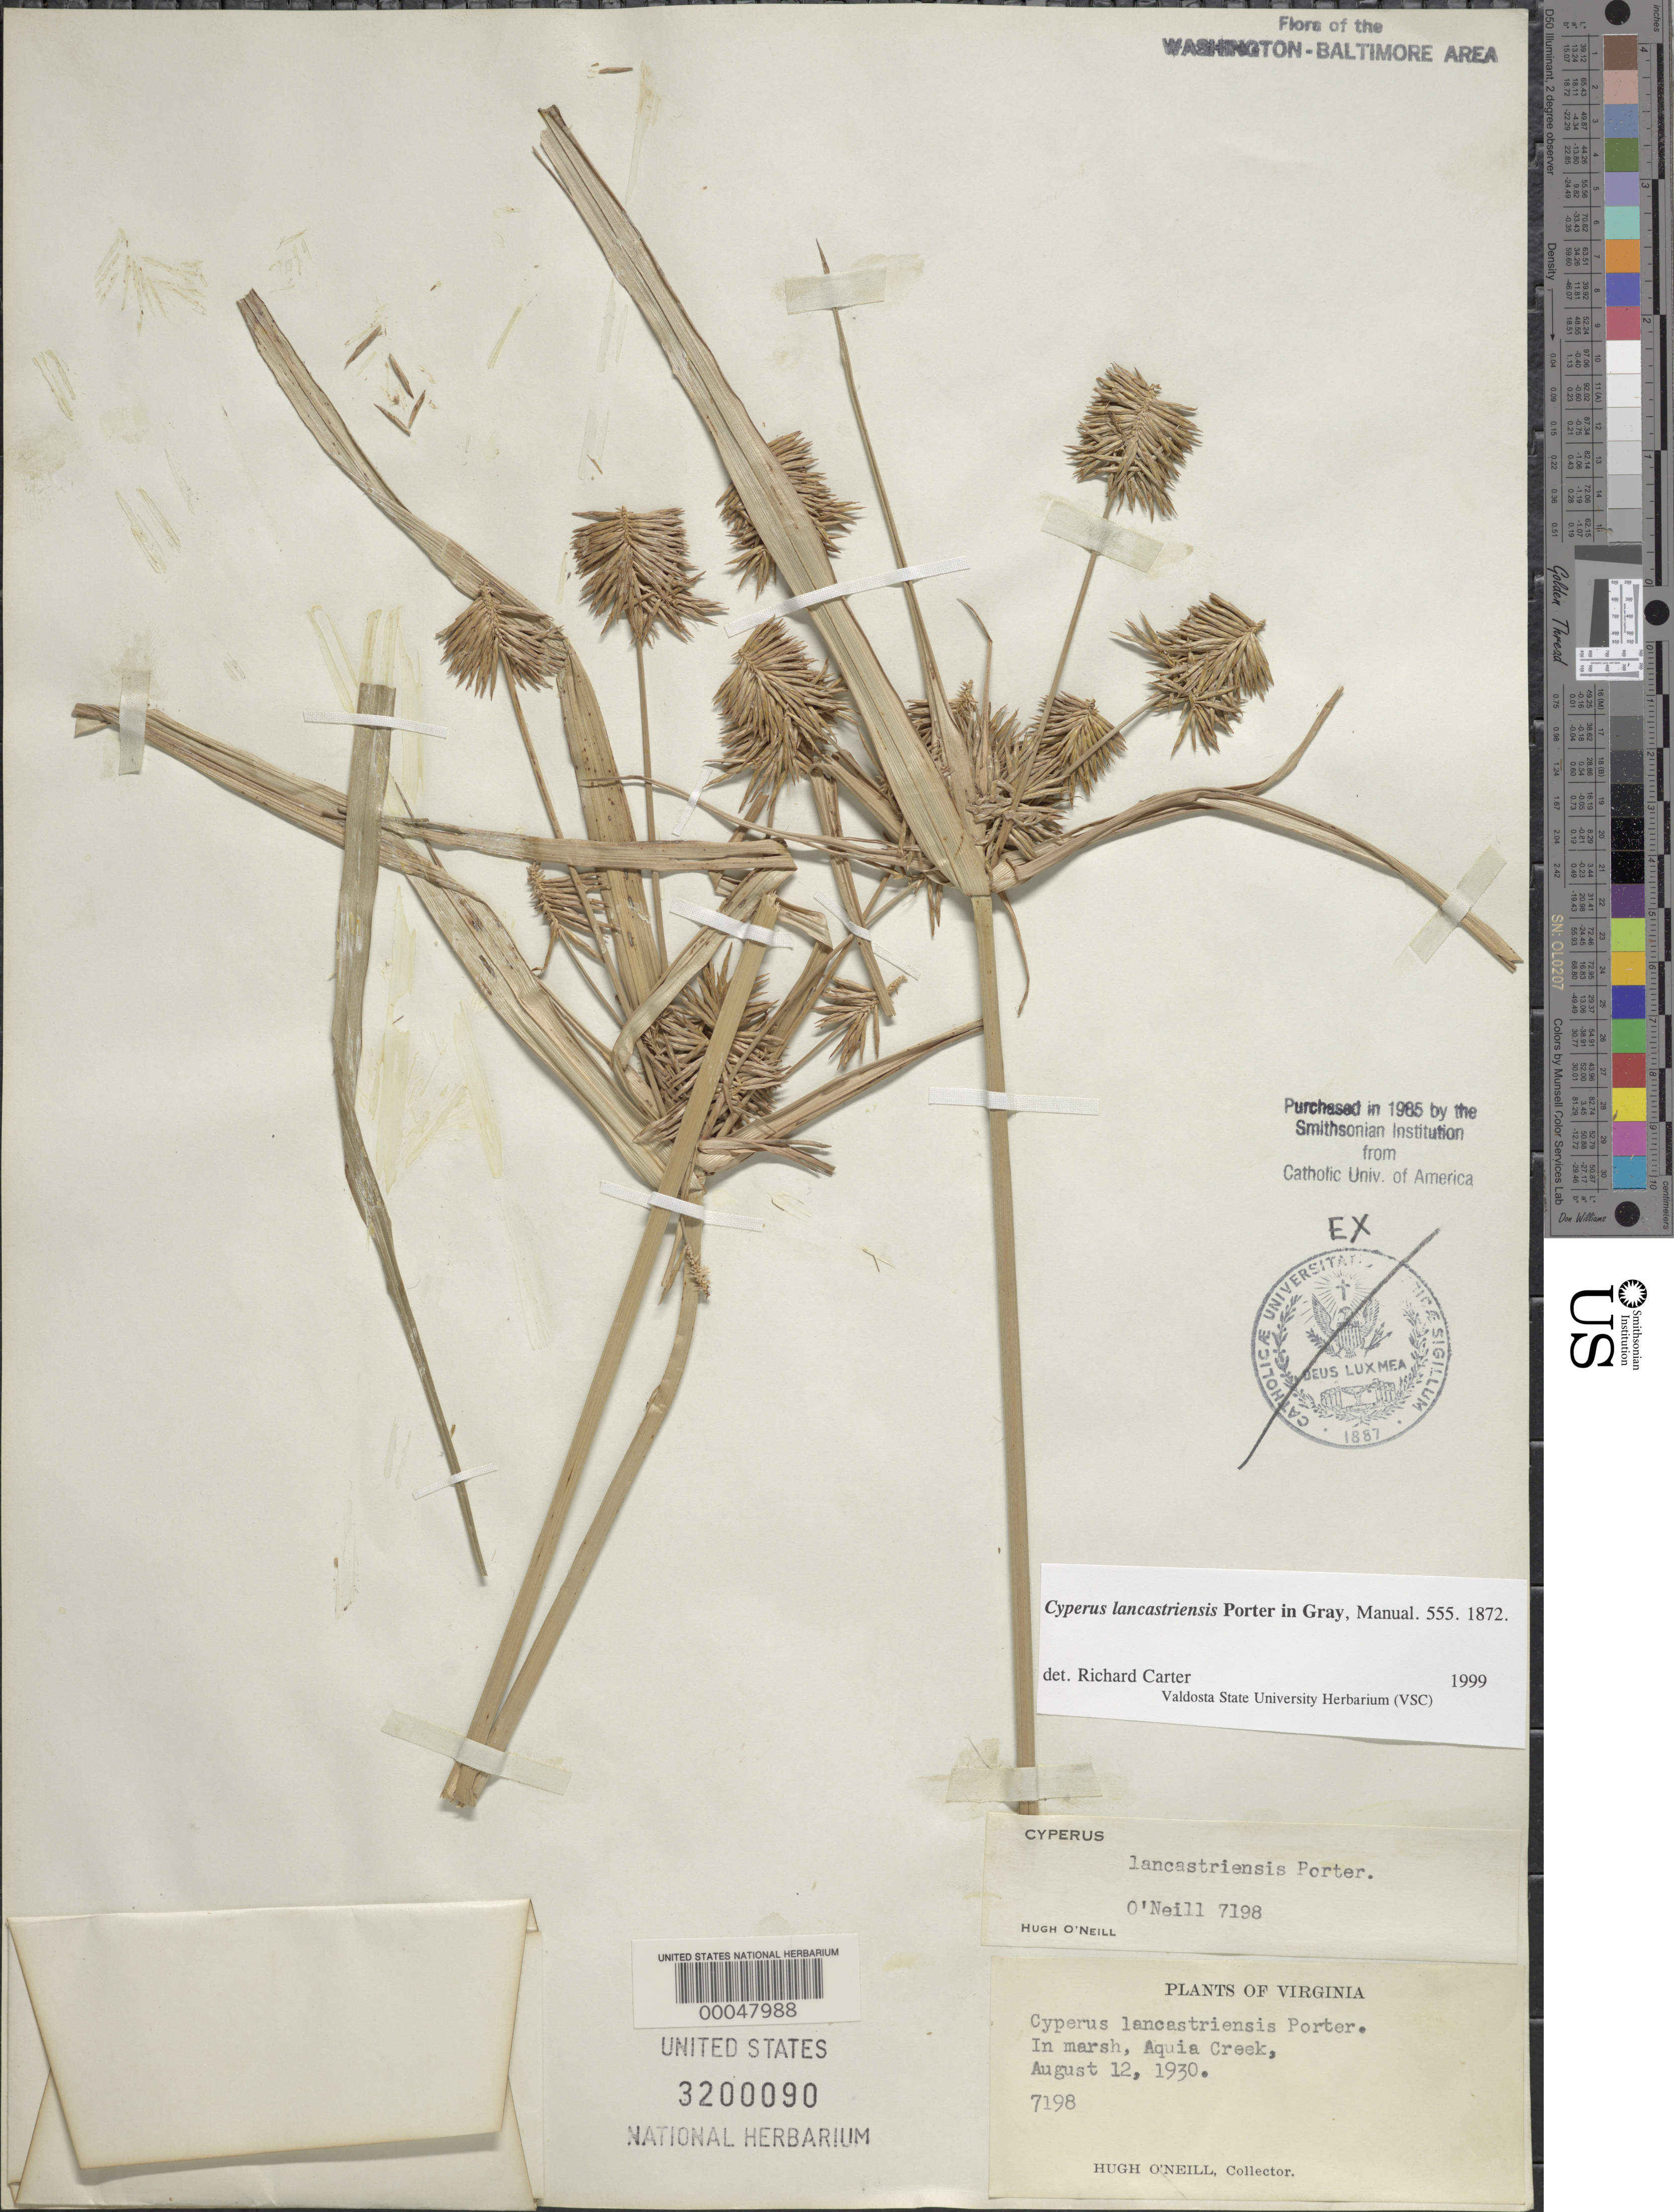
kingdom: Plantae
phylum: Tracheophyta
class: Liliopsida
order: Poales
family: Cyperaceae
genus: Cyperus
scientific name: Cyperus lancastriensis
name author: Porter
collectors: H. O'Neill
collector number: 7198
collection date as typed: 12 Aug 1930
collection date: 1930-08-12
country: United States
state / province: Virginia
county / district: Stafford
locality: Aquia Creek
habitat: Marsh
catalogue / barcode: US 3200090